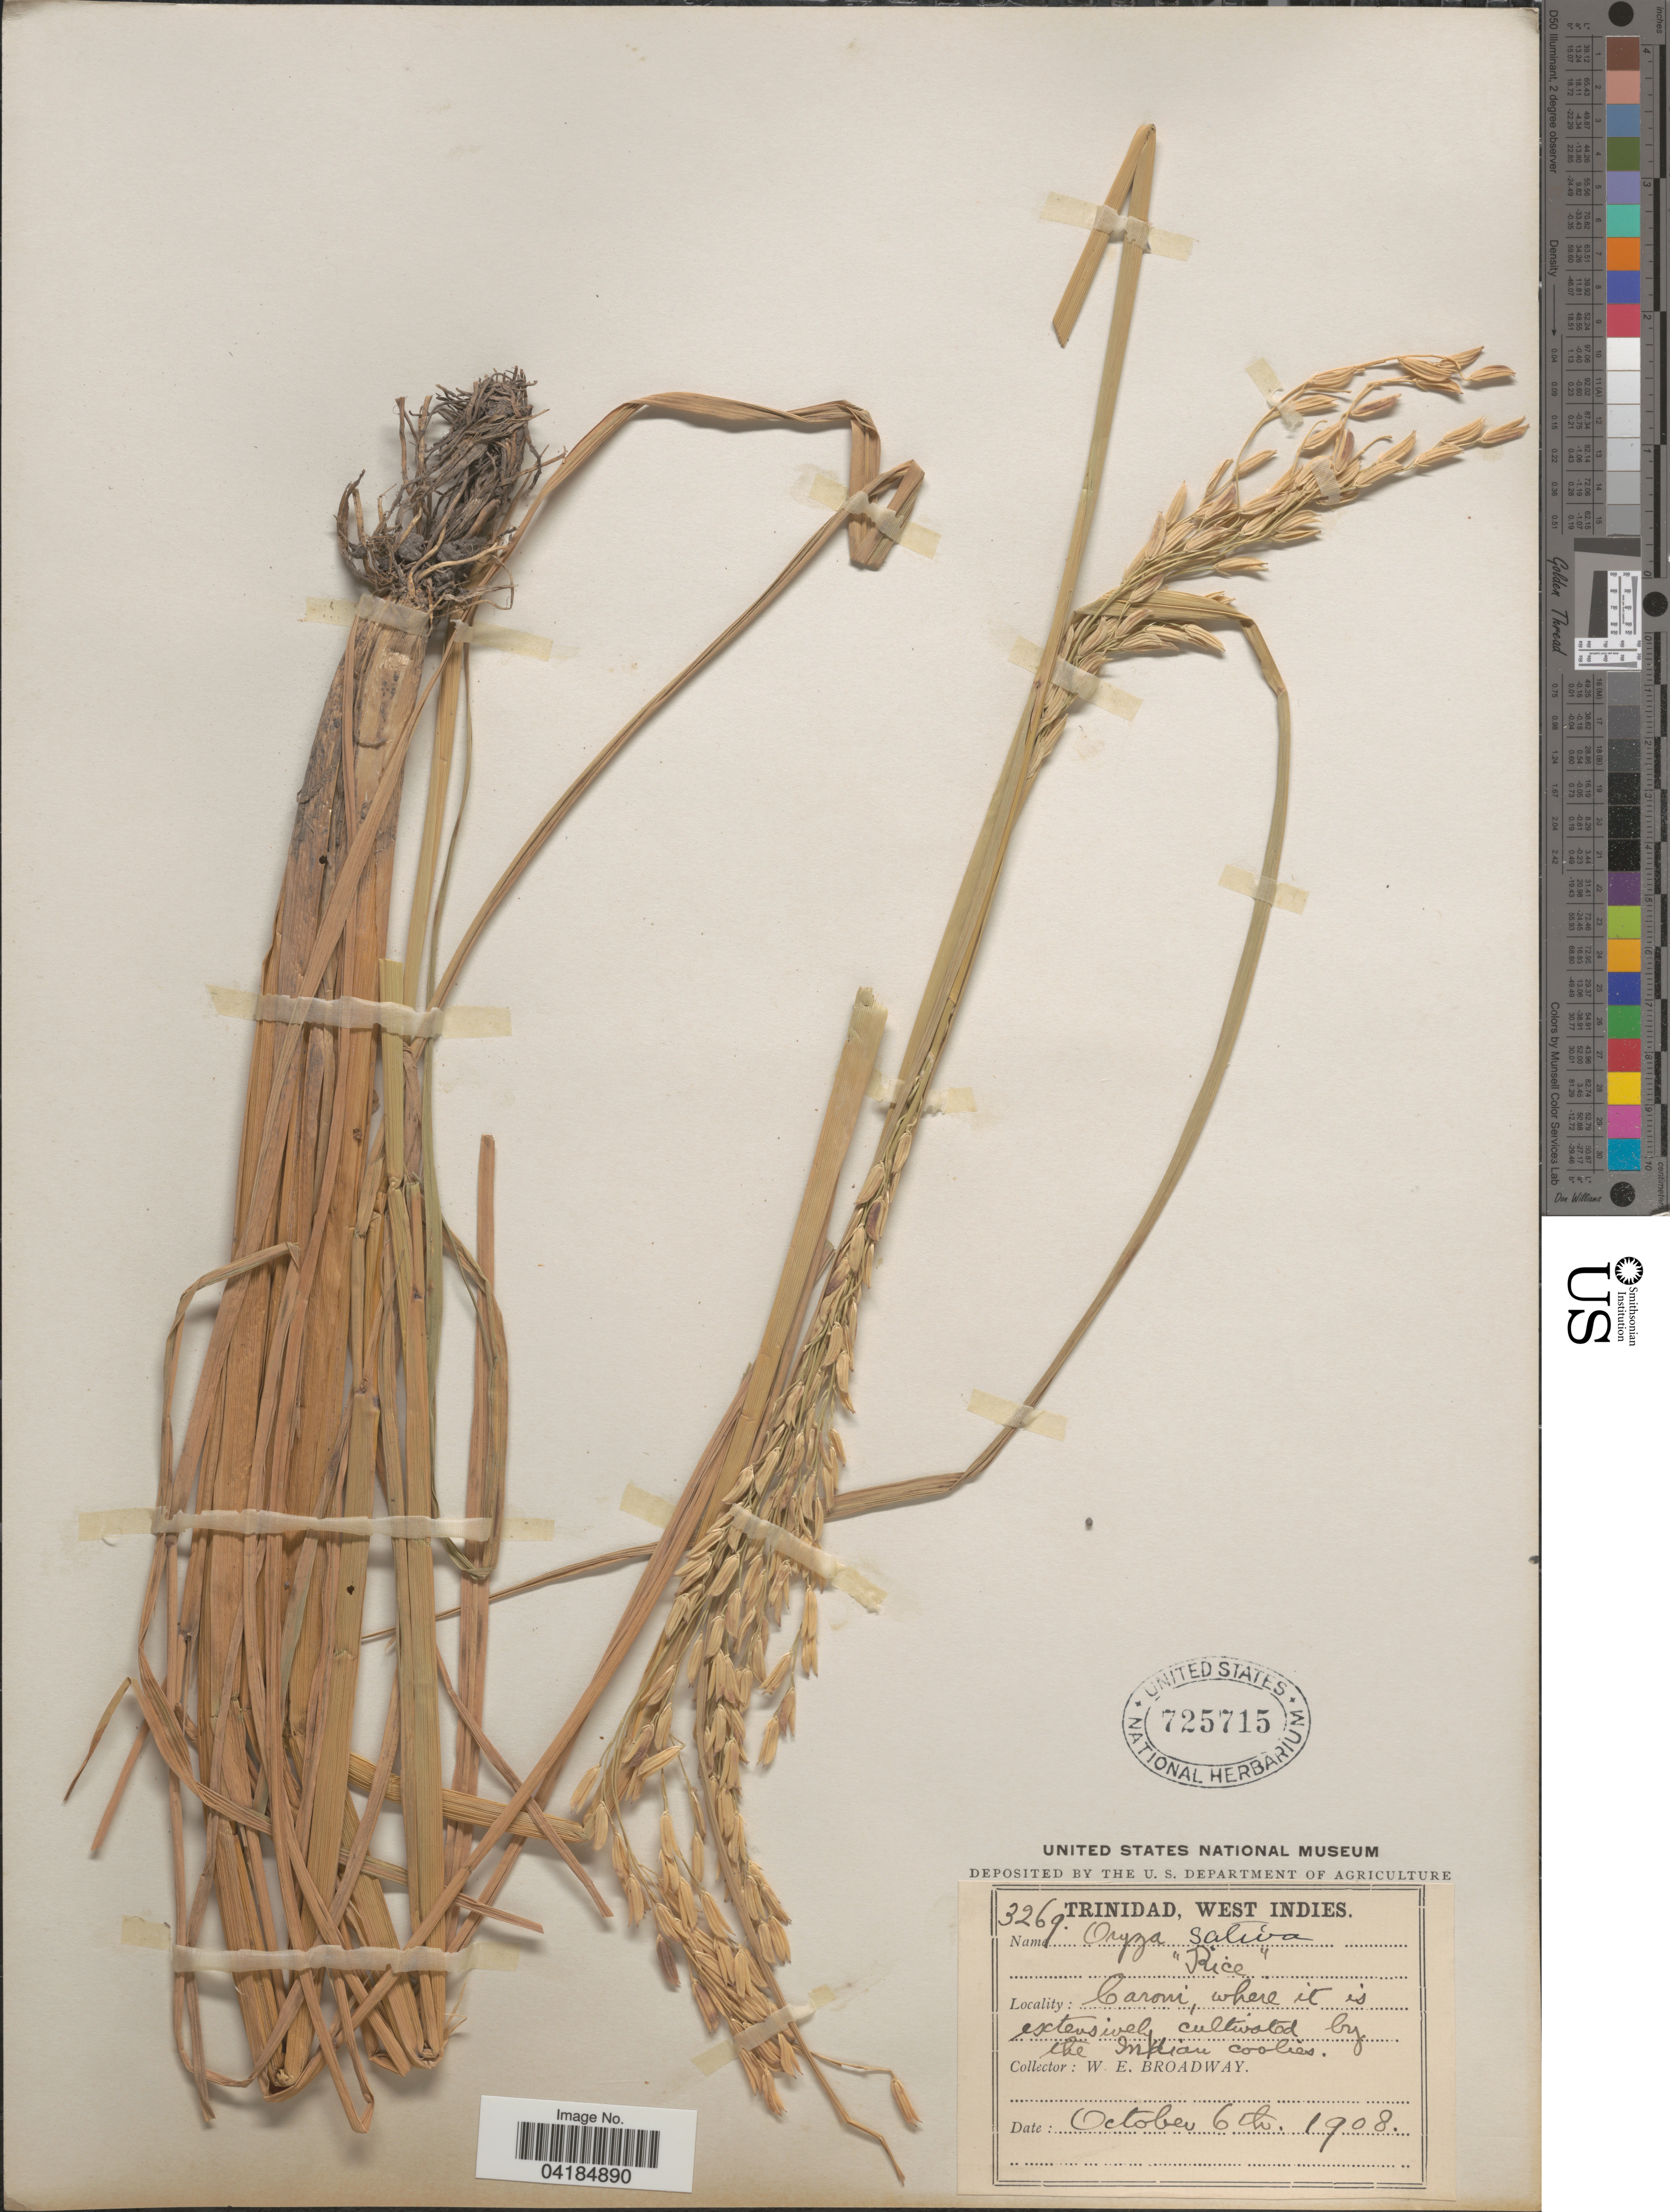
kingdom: Plantae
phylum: Tracheophyta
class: Liliopsida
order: Poales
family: Poaceae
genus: Oryza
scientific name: Oryza sativa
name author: L.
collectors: W. E. Broadway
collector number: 3269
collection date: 1908-10-06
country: Trinidad and Tobago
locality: Trinidad. Caroni.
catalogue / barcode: US 725715